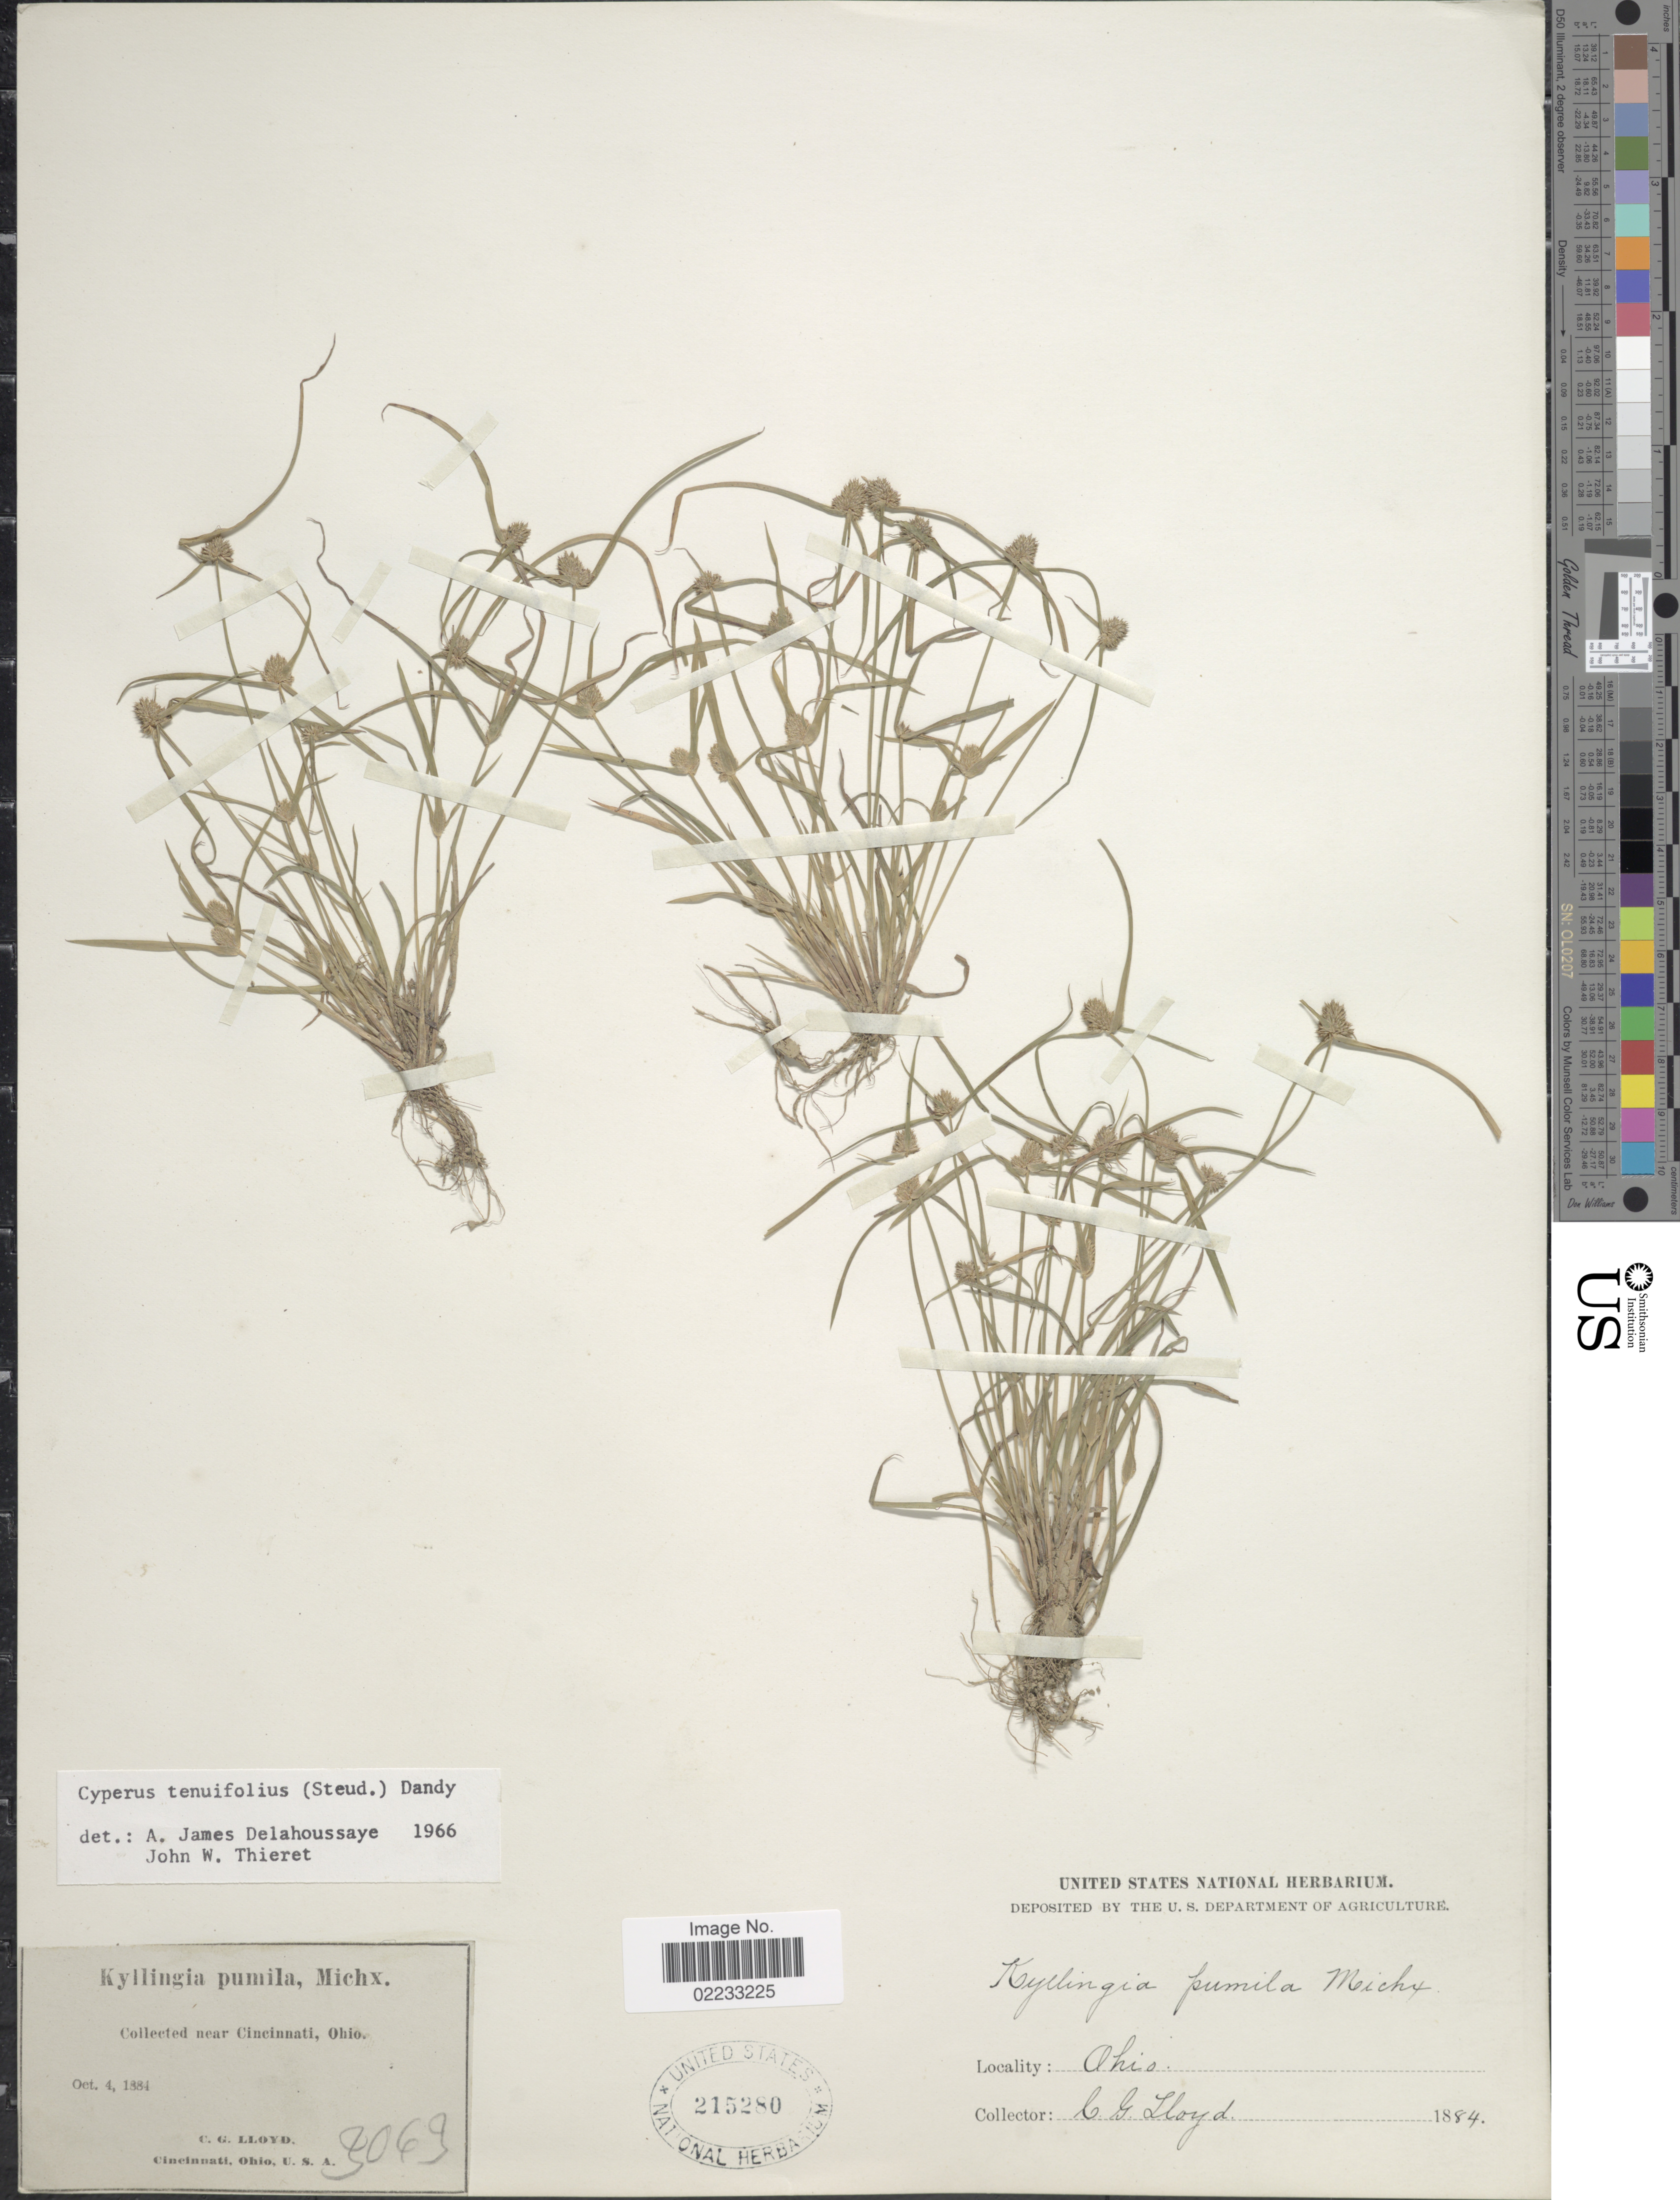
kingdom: Plantae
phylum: Tracheophyta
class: Liliopsida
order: Poales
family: Cyperaceae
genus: Cyperus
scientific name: Cyperus hortensis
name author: (Salzm. ex Steud.) Dorr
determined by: Strong, Mark T., (BOT), Smithsonian Institution - National Museum of Natural History (UNITED STATES)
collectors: C. G. Lloyd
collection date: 1884-10-04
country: United States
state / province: Ohio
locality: Near Cincinnati.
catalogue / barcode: US 215280